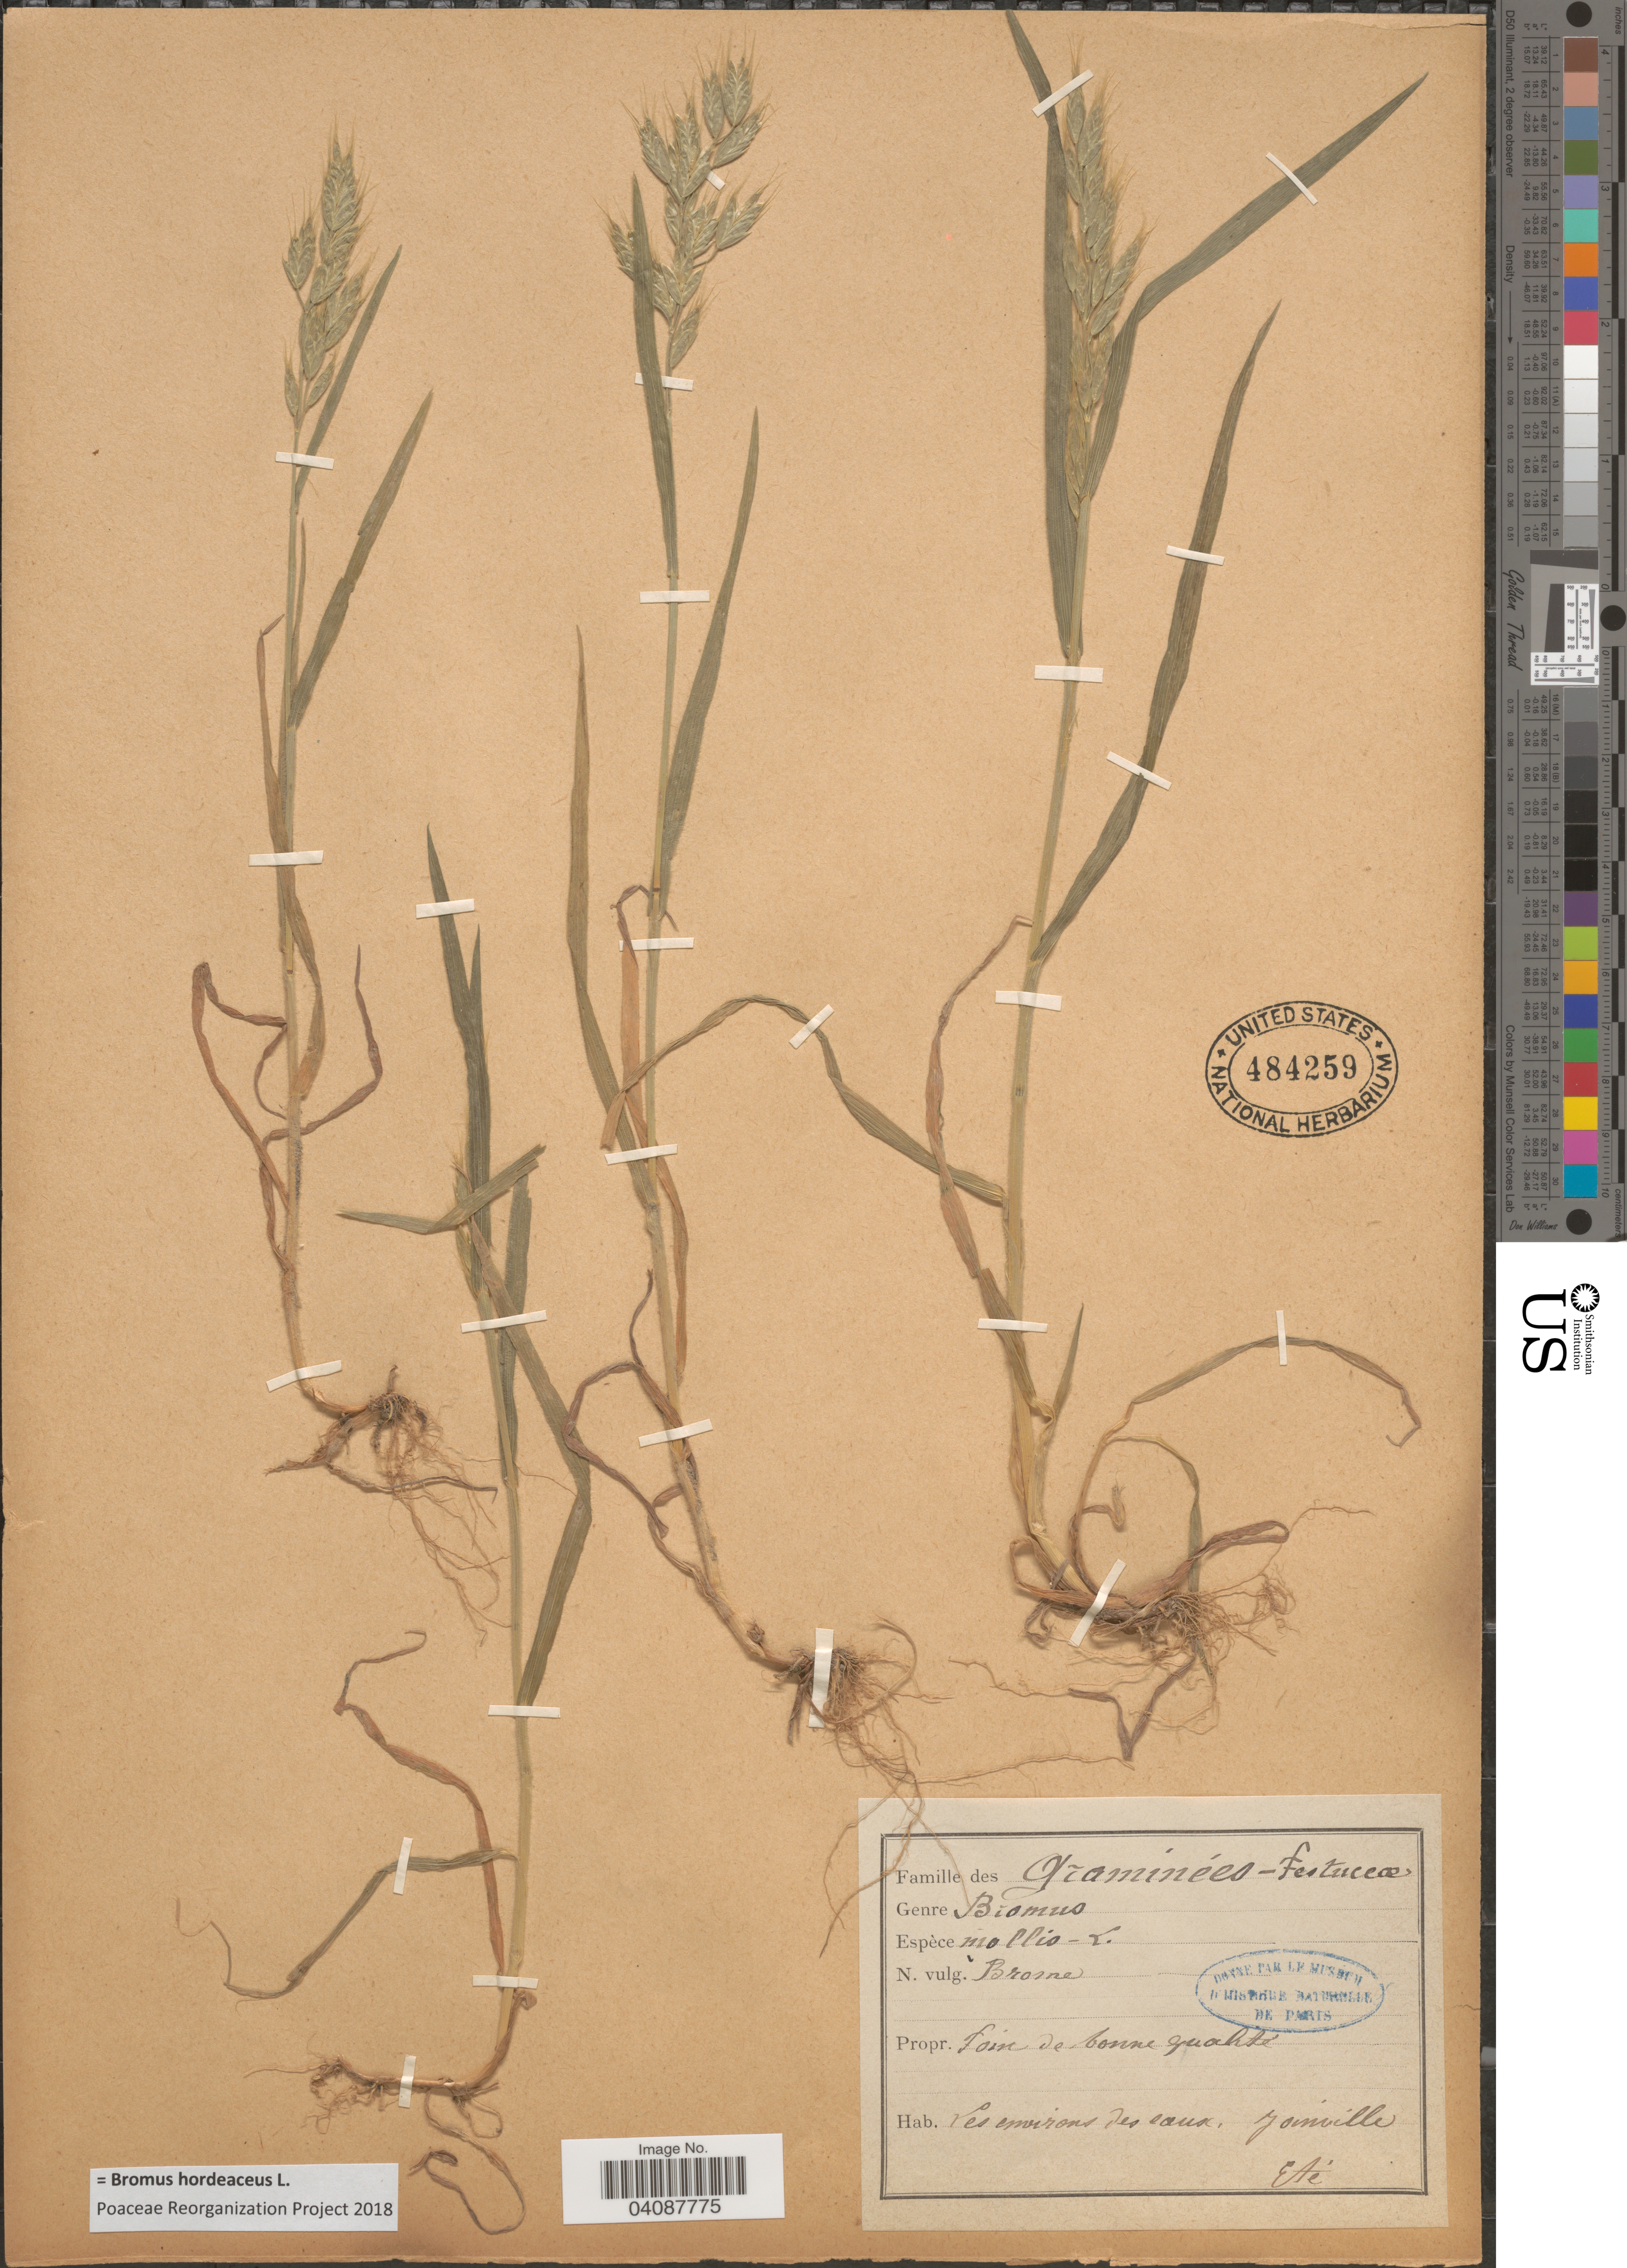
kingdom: Plantae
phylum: Tracheophyta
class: Liliopsida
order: Poales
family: Poaceae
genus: Bromus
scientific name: Bromus hordeaceus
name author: L.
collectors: Eté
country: France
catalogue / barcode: US 484259